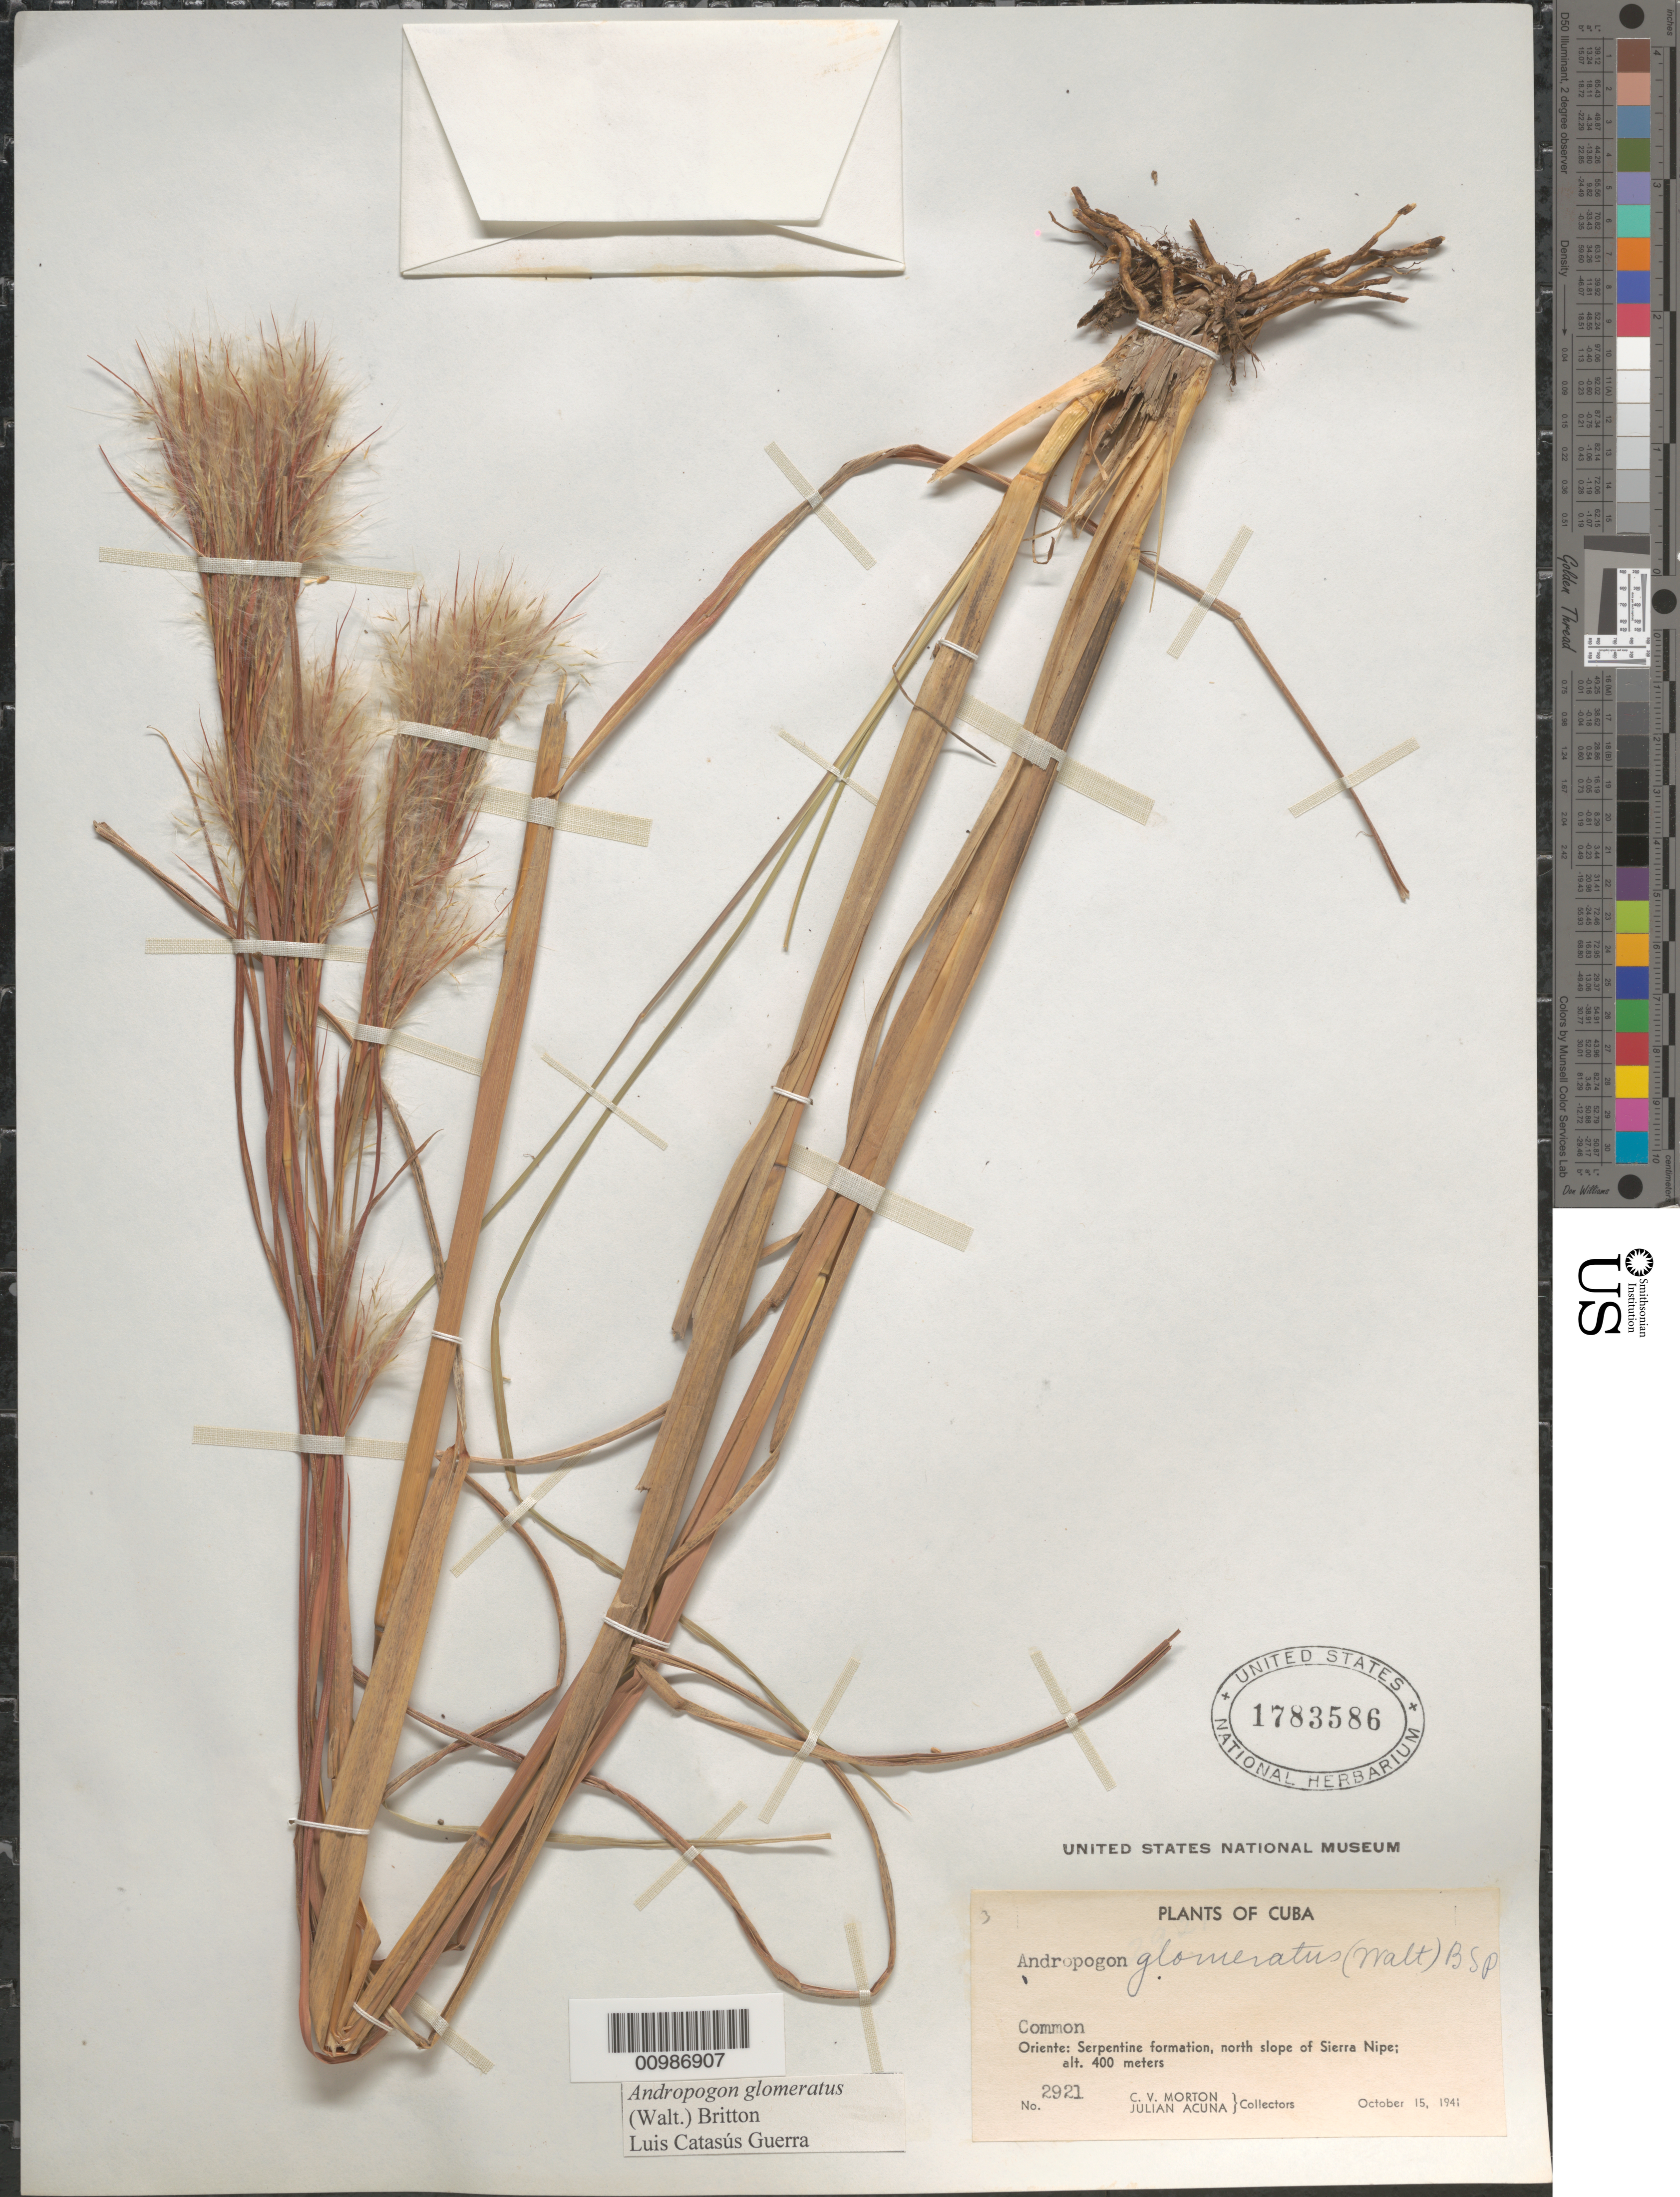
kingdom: Plantae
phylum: Tracheophyta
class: Liliopsida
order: Poales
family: Poaceae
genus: Andropogon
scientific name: Andropogon glomeratus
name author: (Walter) Britton, Stearns & Poggenb.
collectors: C. V. Morton & J. Acuña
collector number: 2921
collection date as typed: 15 Oct 1941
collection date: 1941-10-15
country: Cuba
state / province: Holguín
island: Cuba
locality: north slope of Sierra Nipe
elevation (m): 400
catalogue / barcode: US 1783586